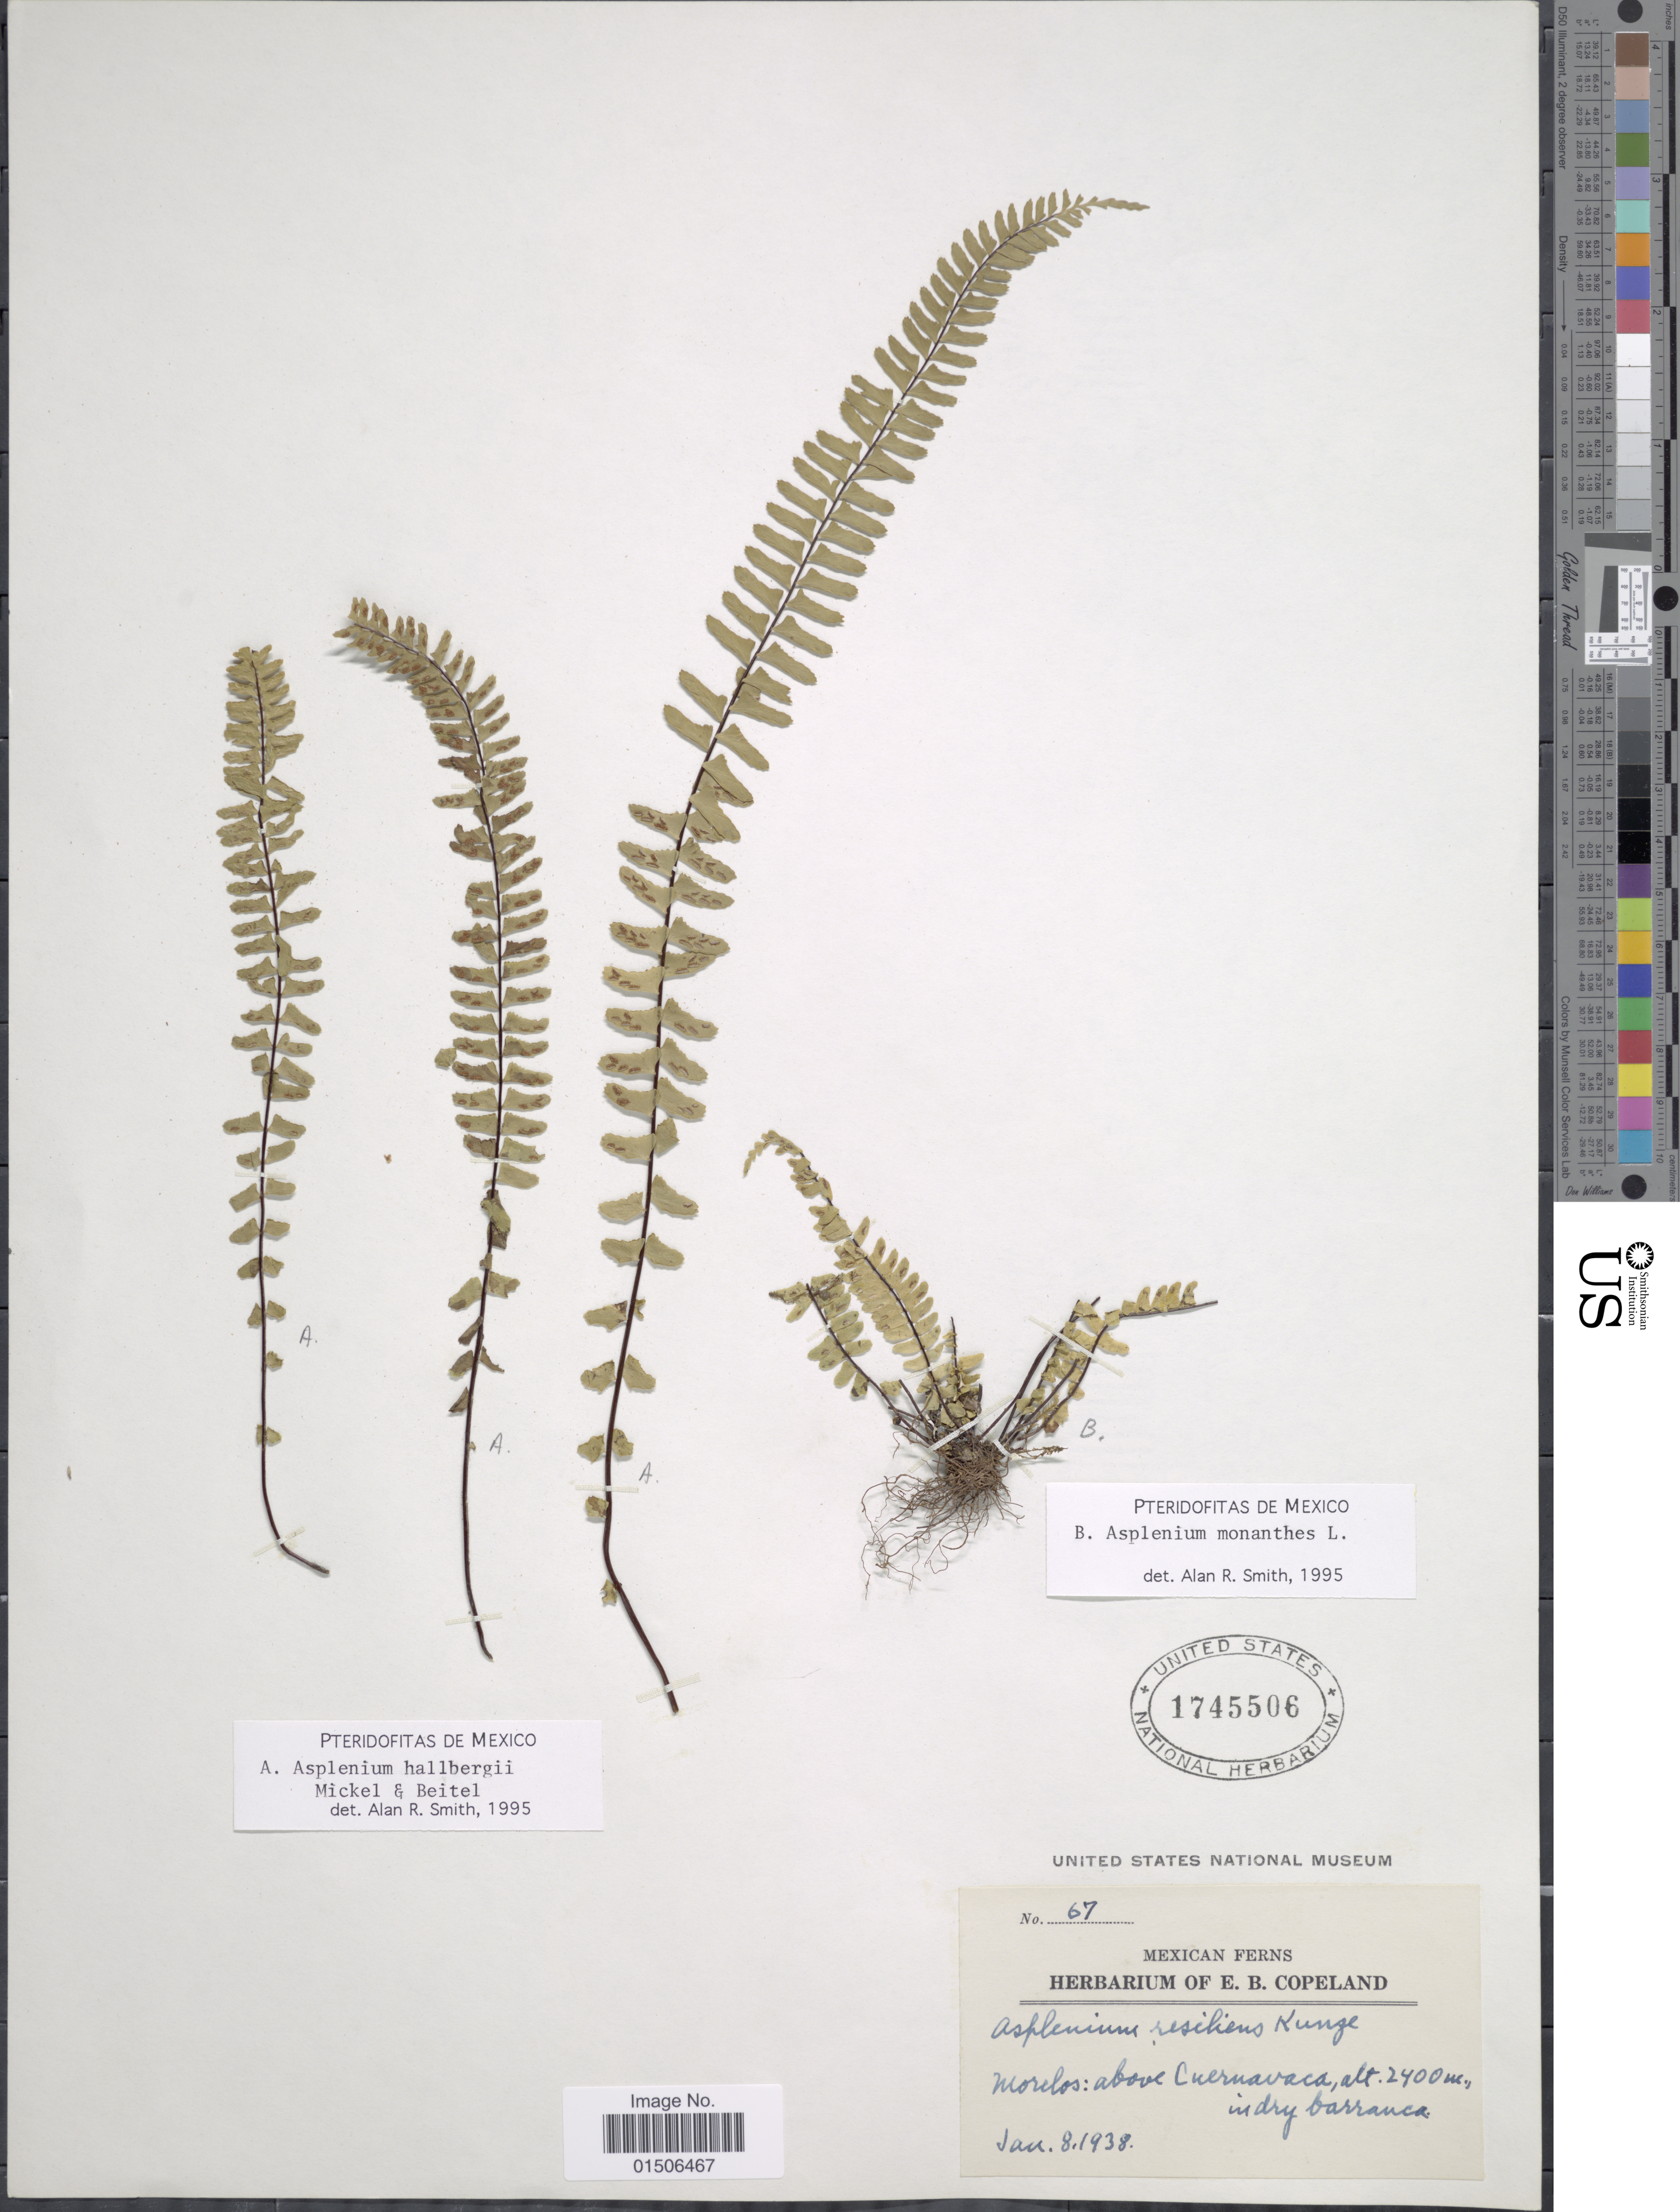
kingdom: Plantae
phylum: Tracheophyta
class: Polypodiopsida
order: Polypodiales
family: Aspleniaceae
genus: Asplenium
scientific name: Asplenium hallbergii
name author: Mickel & Beitel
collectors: ex herb. E. B. Copeland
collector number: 67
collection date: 1938-01-08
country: Mexico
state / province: Morelos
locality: Above Cuernavaca; in dr barranca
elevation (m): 2400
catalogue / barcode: US 1745506